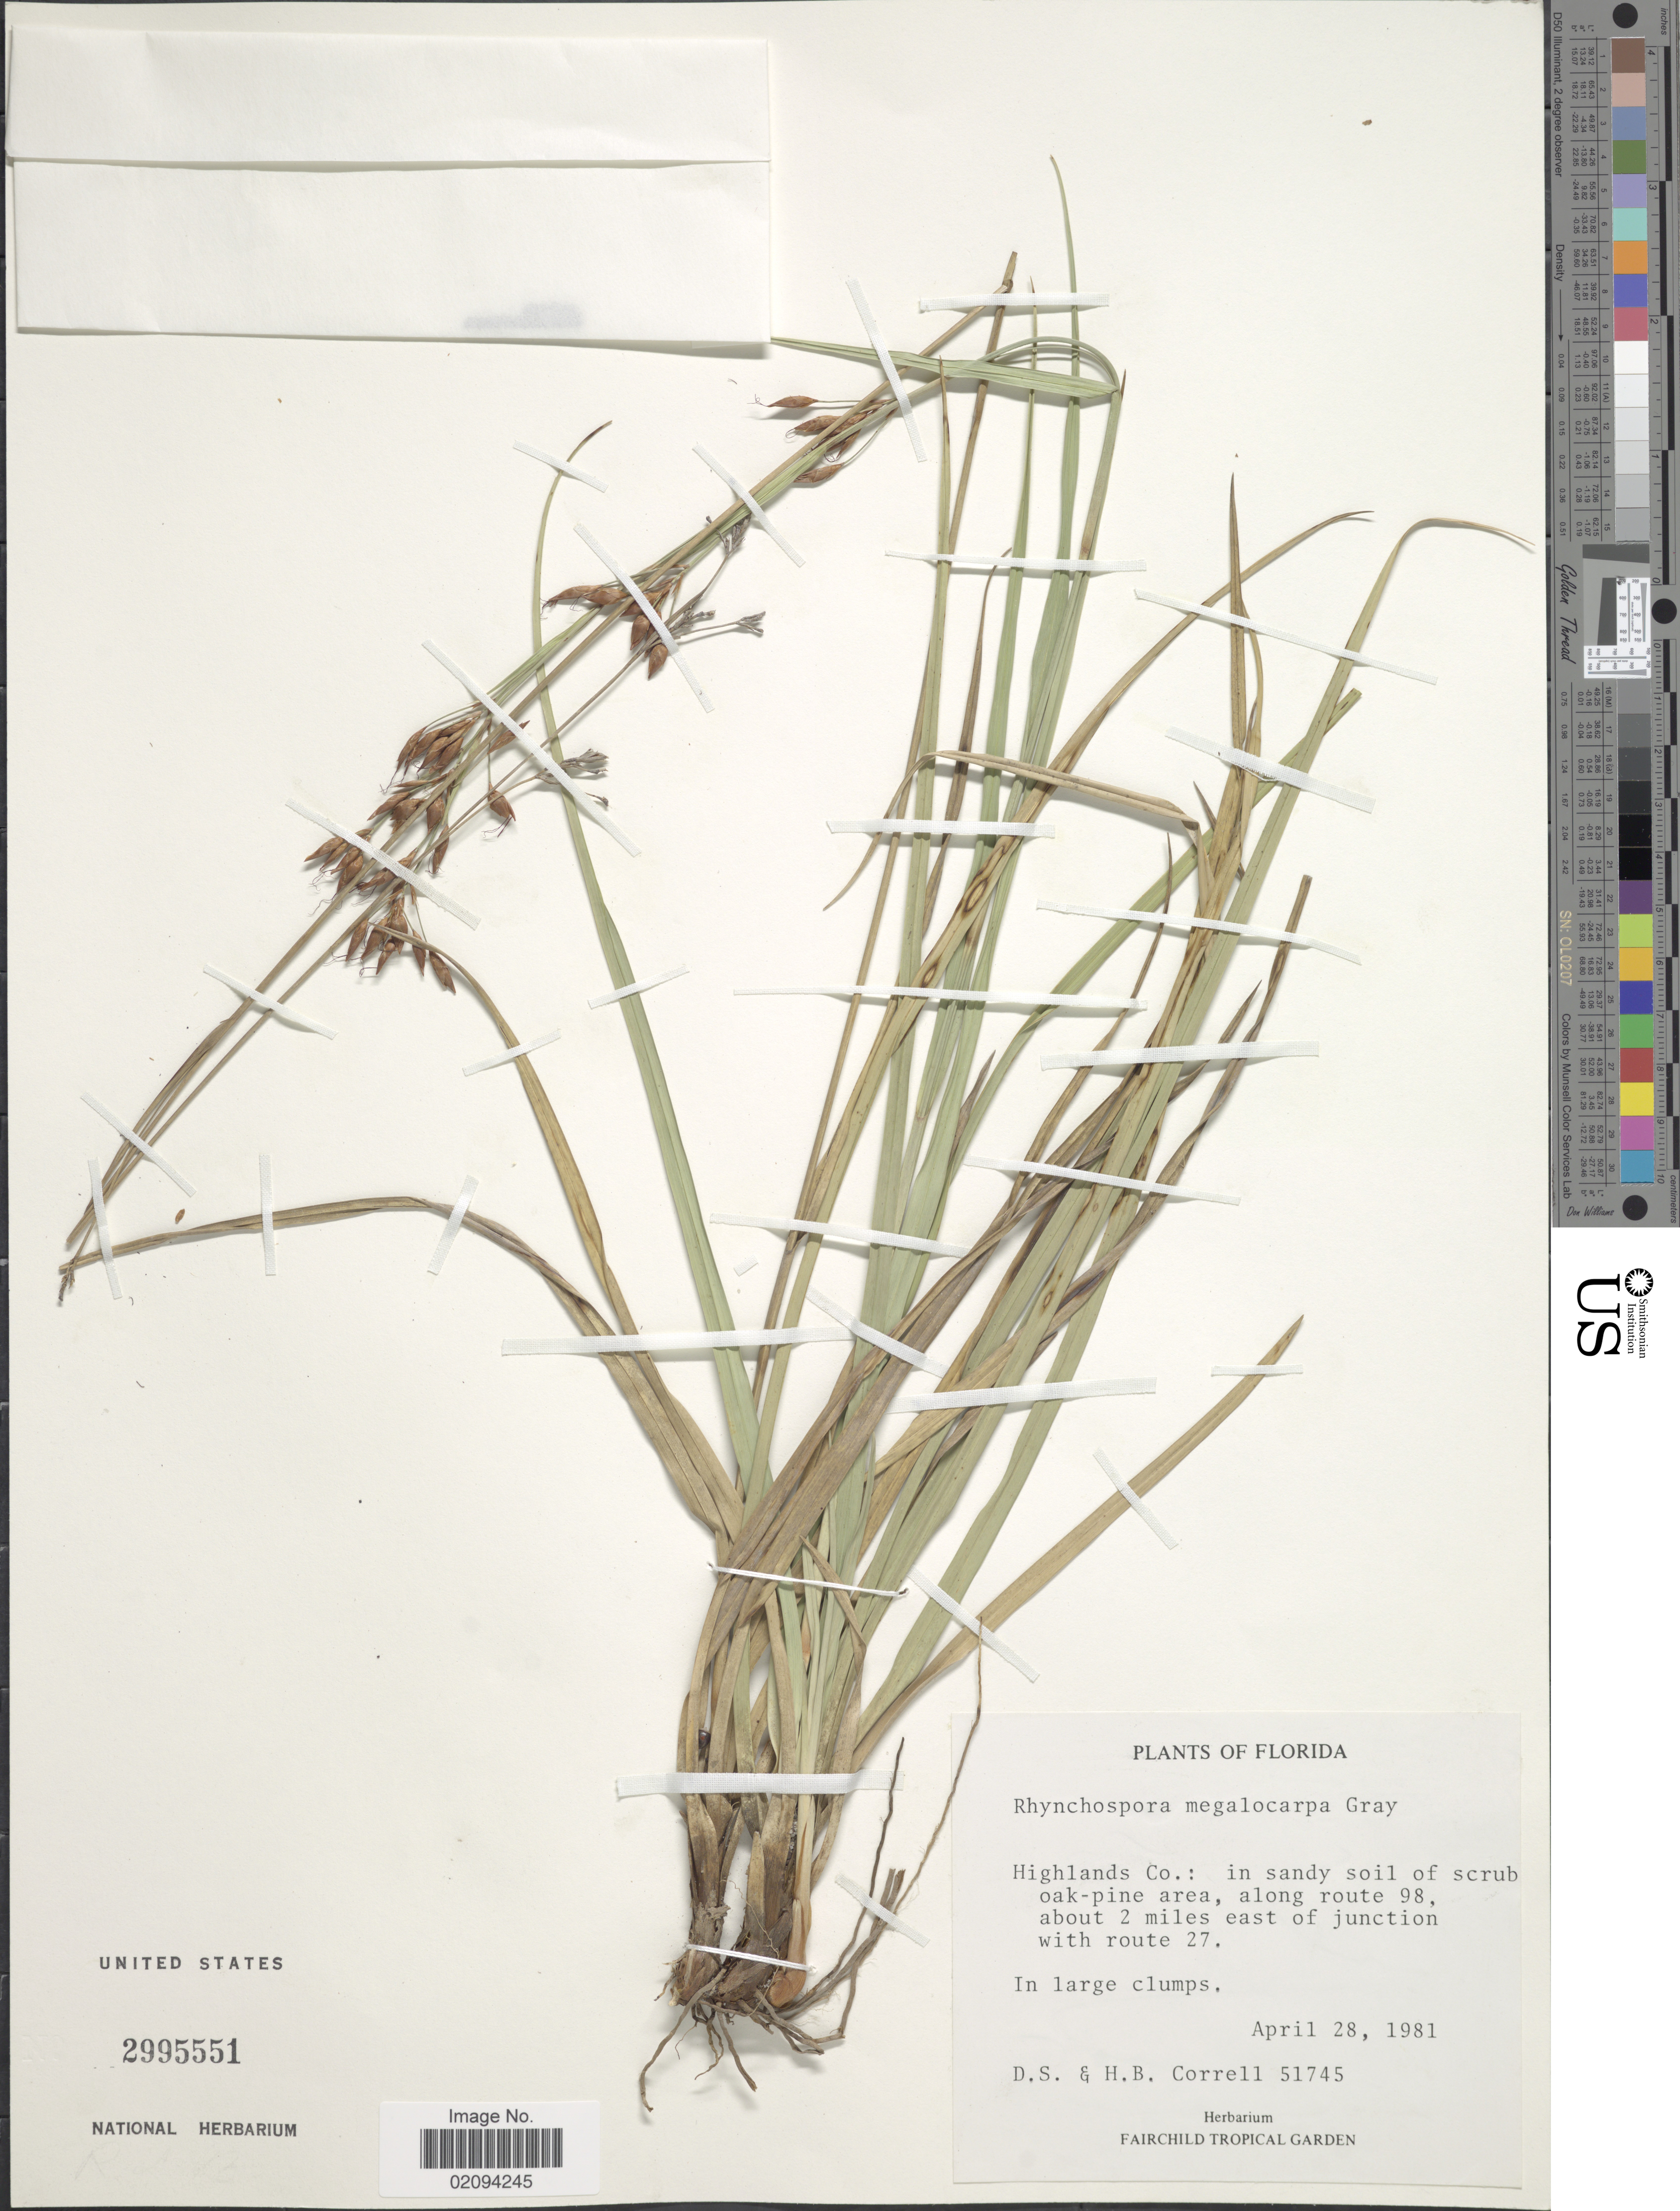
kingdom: Plantae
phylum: Tracheophyta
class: Liliopsida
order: Poales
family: Cyperaceae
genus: Rhynchospora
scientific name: Rhynchospora megalocarpa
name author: A. Gray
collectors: D. S. Correll & H. Correll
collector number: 51745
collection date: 1981-04-28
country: United States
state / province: Florida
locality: Highlands Co.: in sandy soil of scrub oak-pine area, along route 98, about 2 miles east of junction with route 27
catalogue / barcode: US 2995551